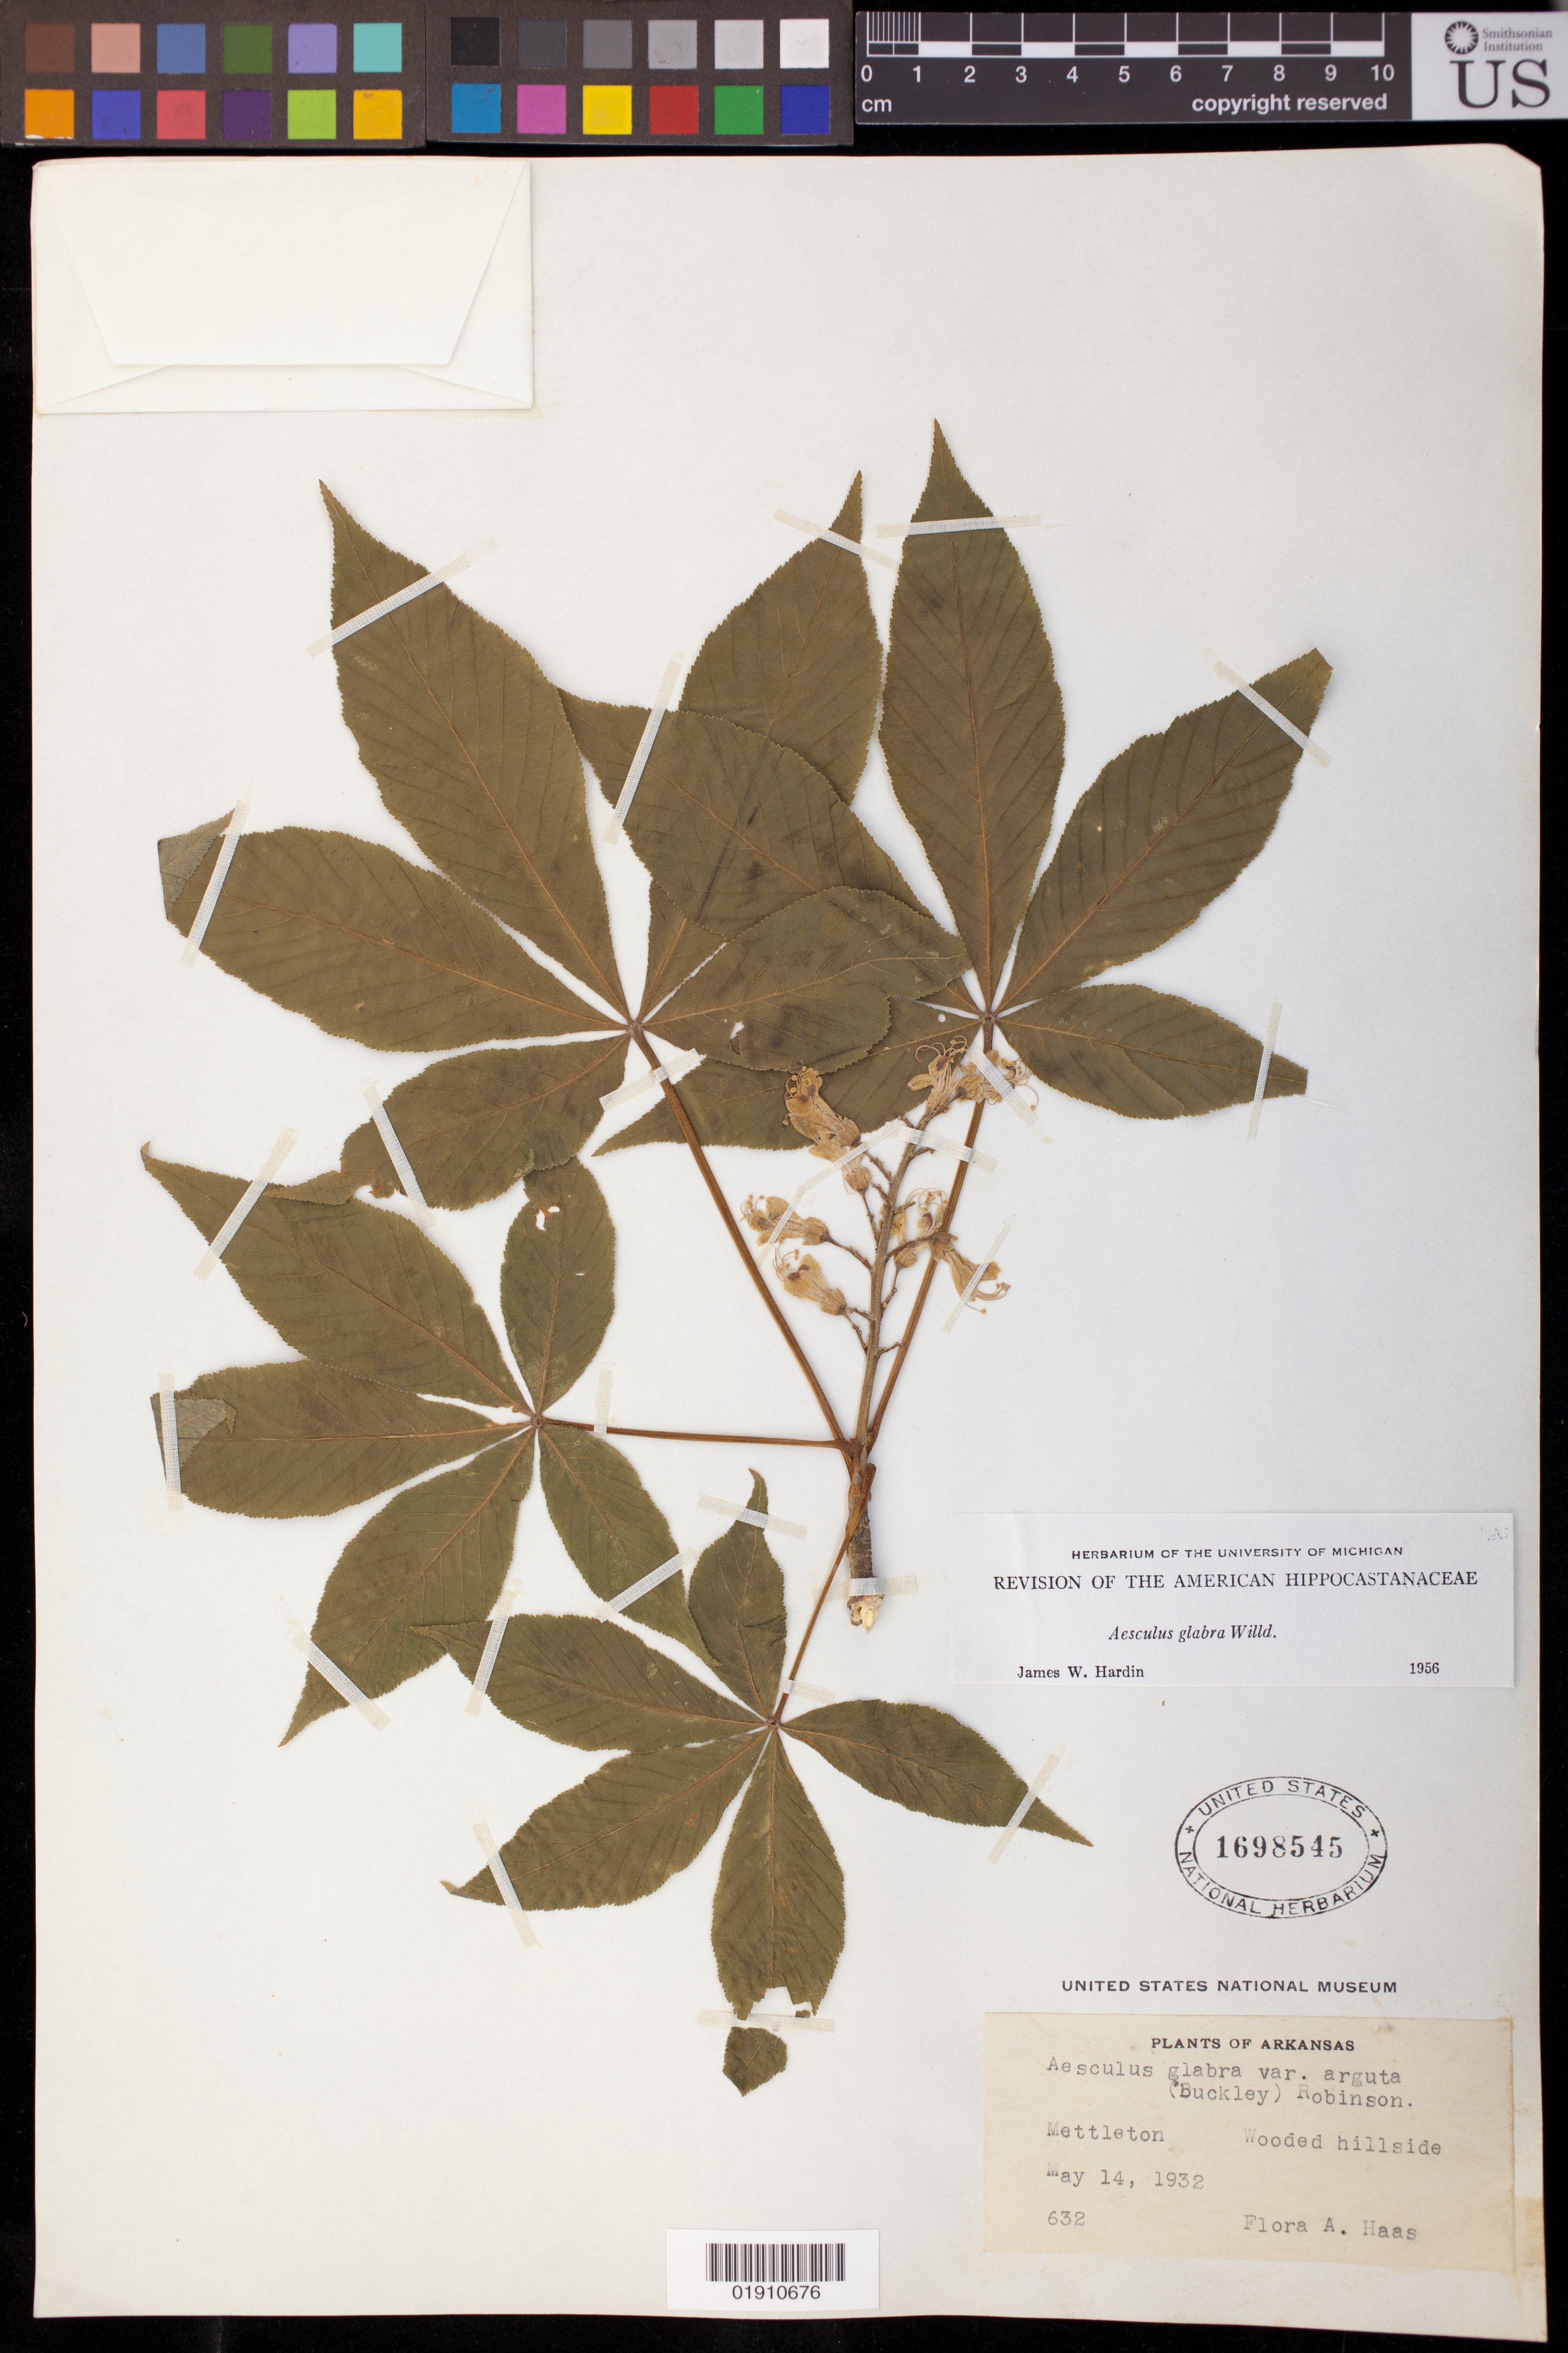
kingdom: Plantae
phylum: Tracheophyta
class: Magnoliopsida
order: Sapindales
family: Sapindaceae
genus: Aesculus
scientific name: Aesculus glabra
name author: Willd.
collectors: F. A. Haas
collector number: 632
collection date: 1932-05-14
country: United States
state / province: Arkansas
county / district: Craighead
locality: Nettleton. Wooded hillside.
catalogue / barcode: US 1698545